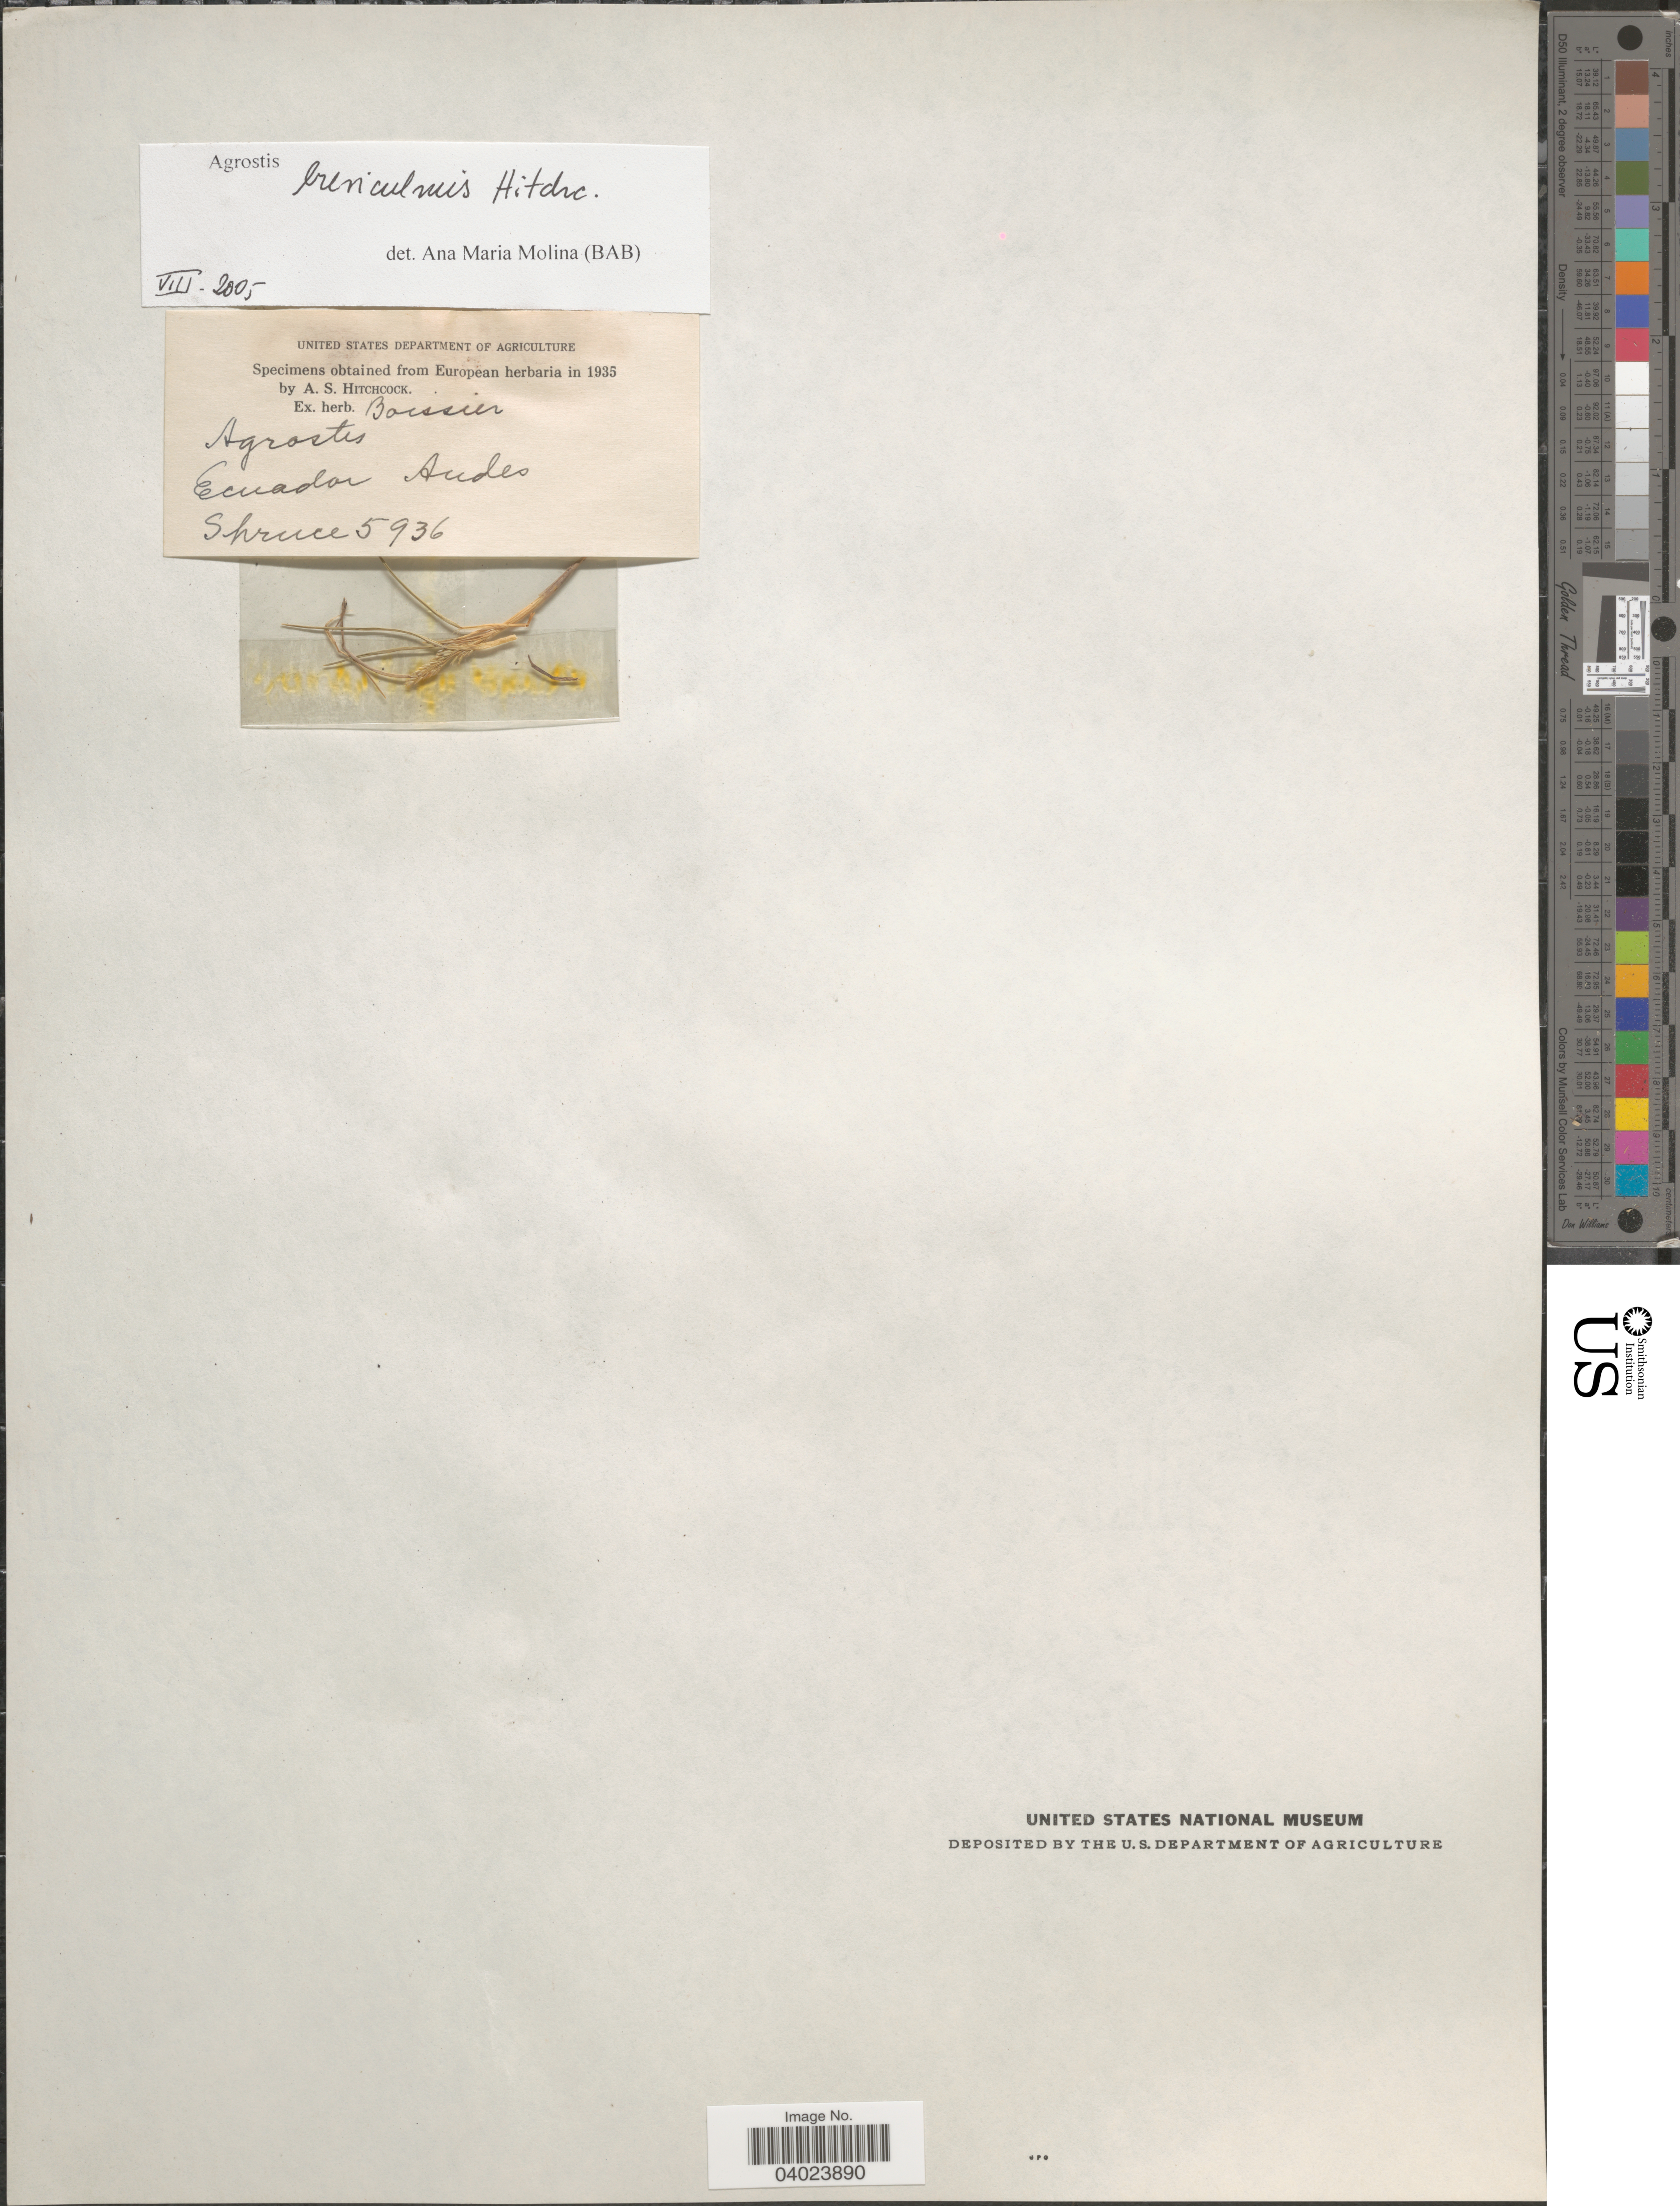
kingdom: Plantae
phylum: Tracheophyta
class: Liliopsida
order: Poales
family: Poaceae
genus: Agrostis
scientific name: Agrostis breviculmis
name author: Hitchc.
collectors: -. Spruce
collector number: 5936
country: Ecuador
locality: Andes.